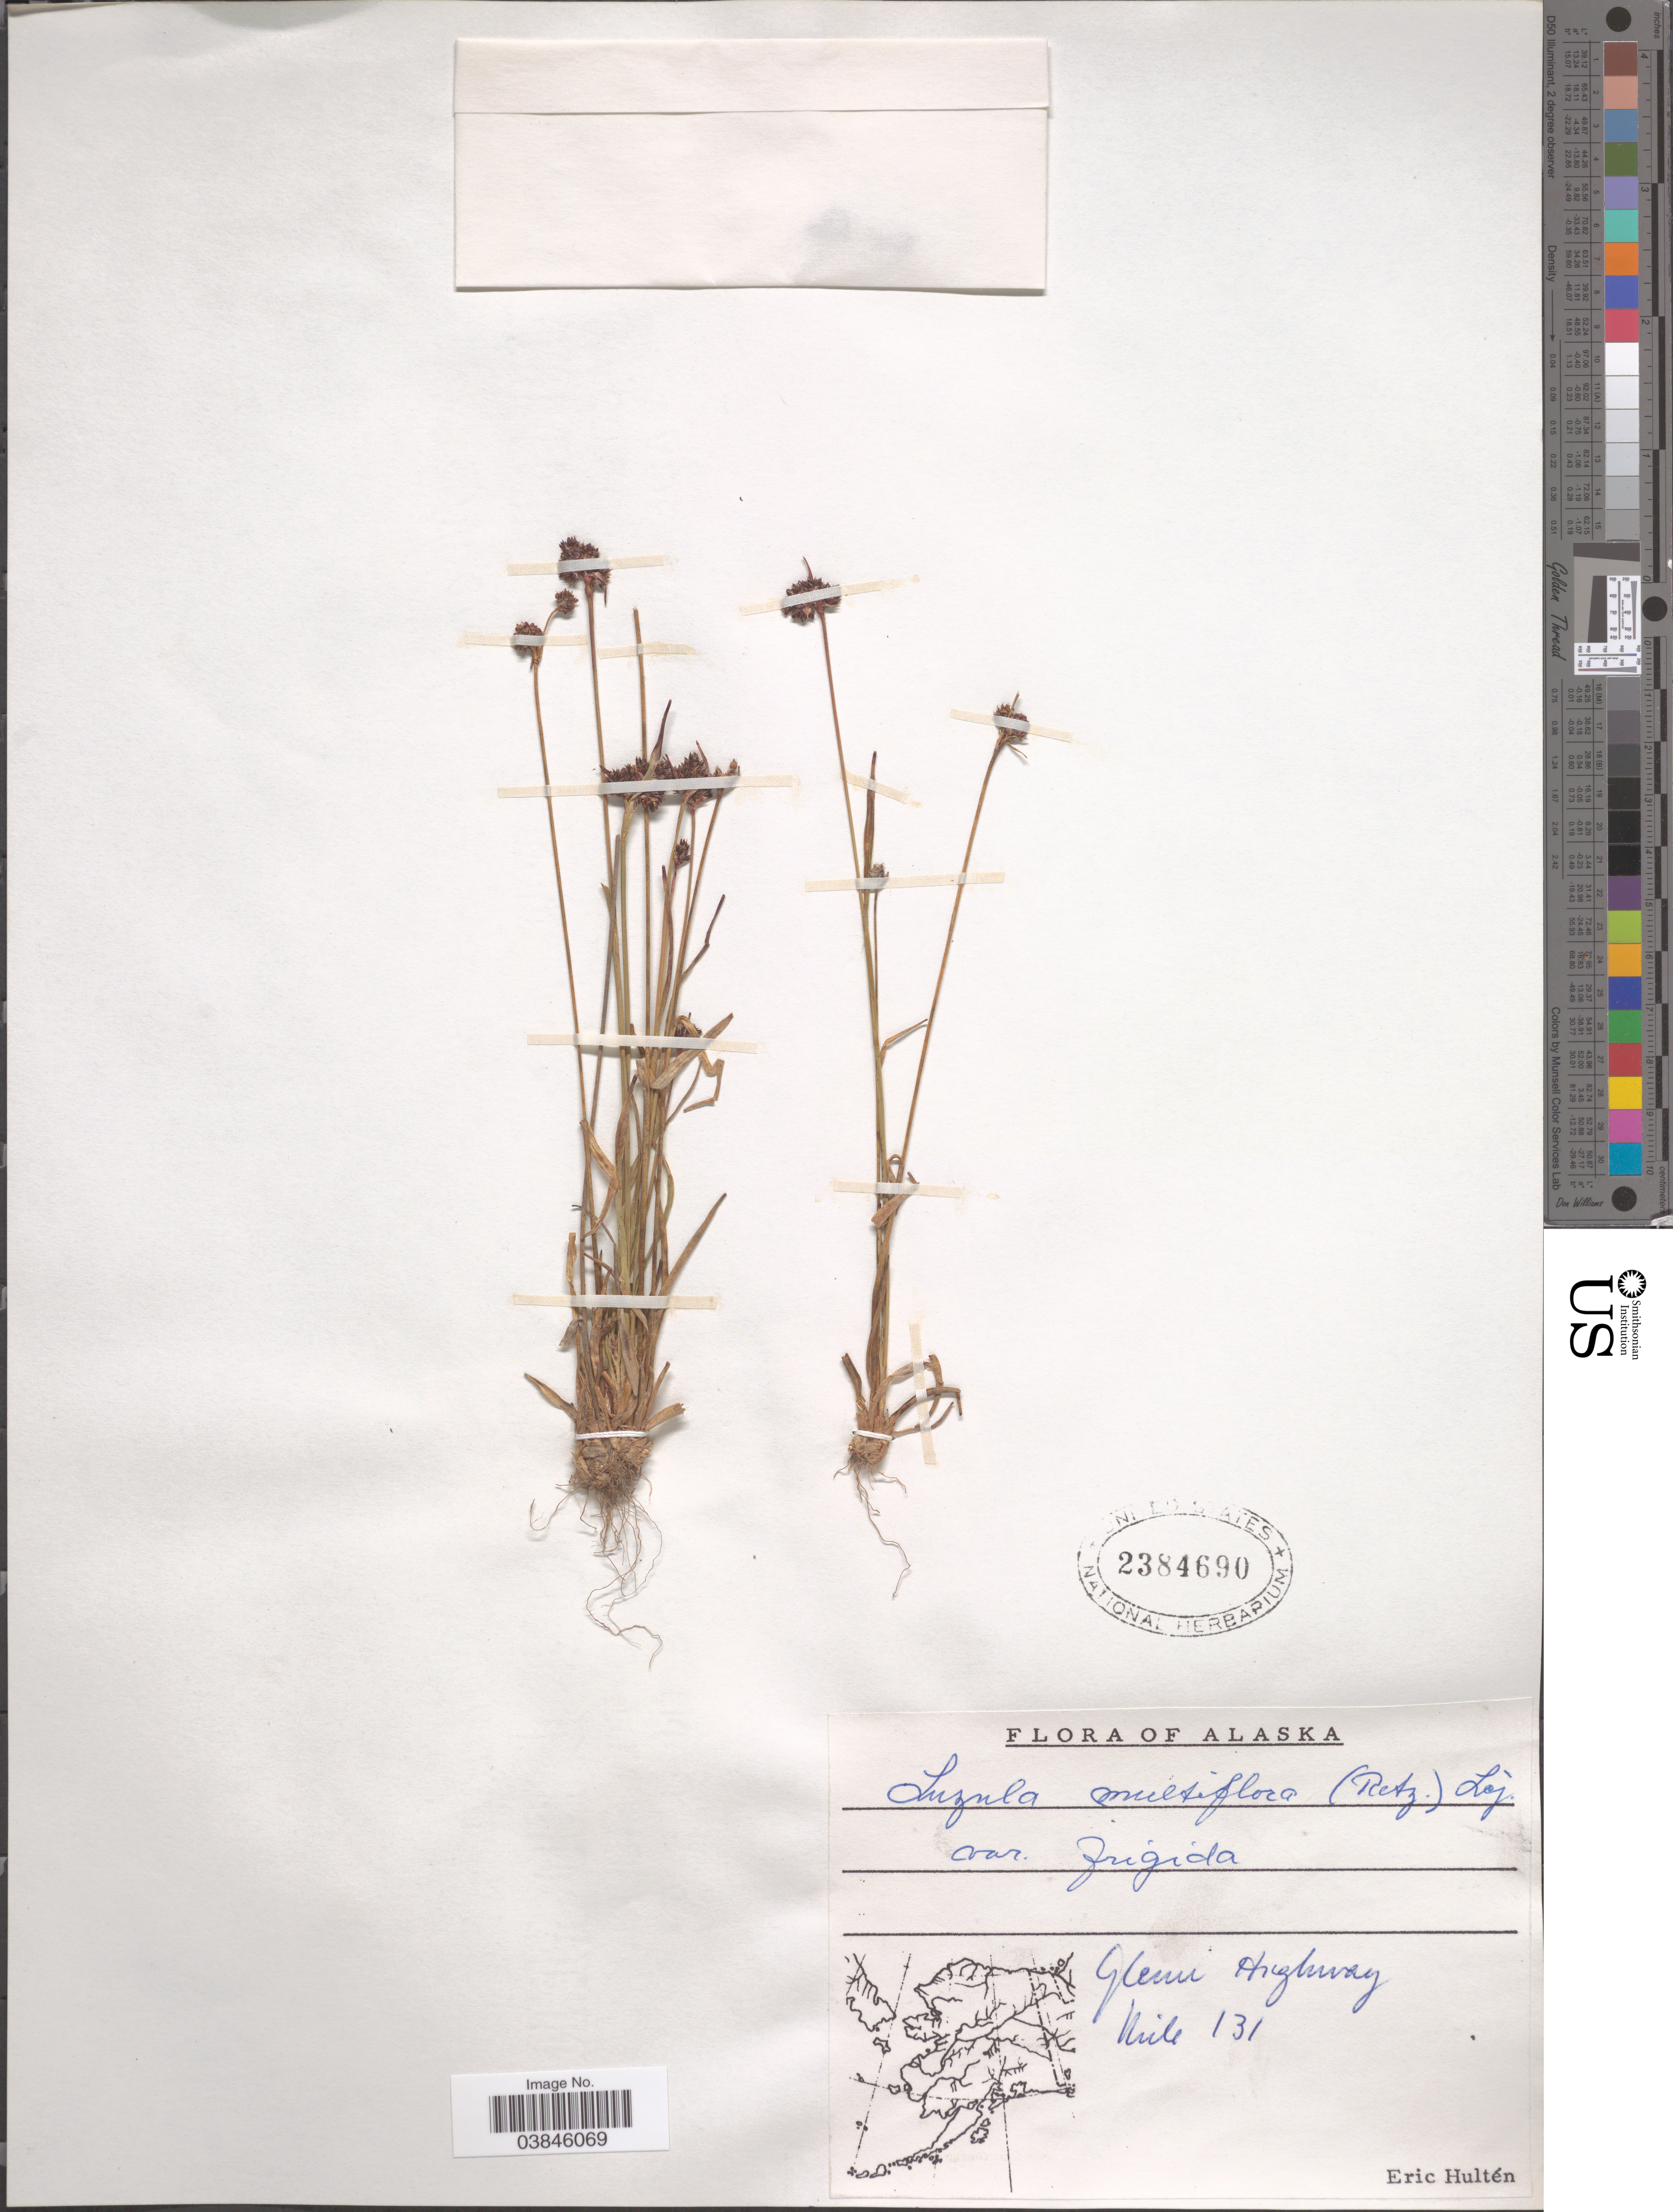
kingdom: Plantae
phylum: Tracheophyta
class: Liliopsida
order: Poales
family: Juncaceae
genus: Luzula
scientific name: Luzula multiflora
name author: (Ehrh.) Lej.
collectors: E. G. Hultén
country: United States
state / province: Alaska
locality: Glenn Highway. Mile 131.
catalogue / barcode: US 2384690